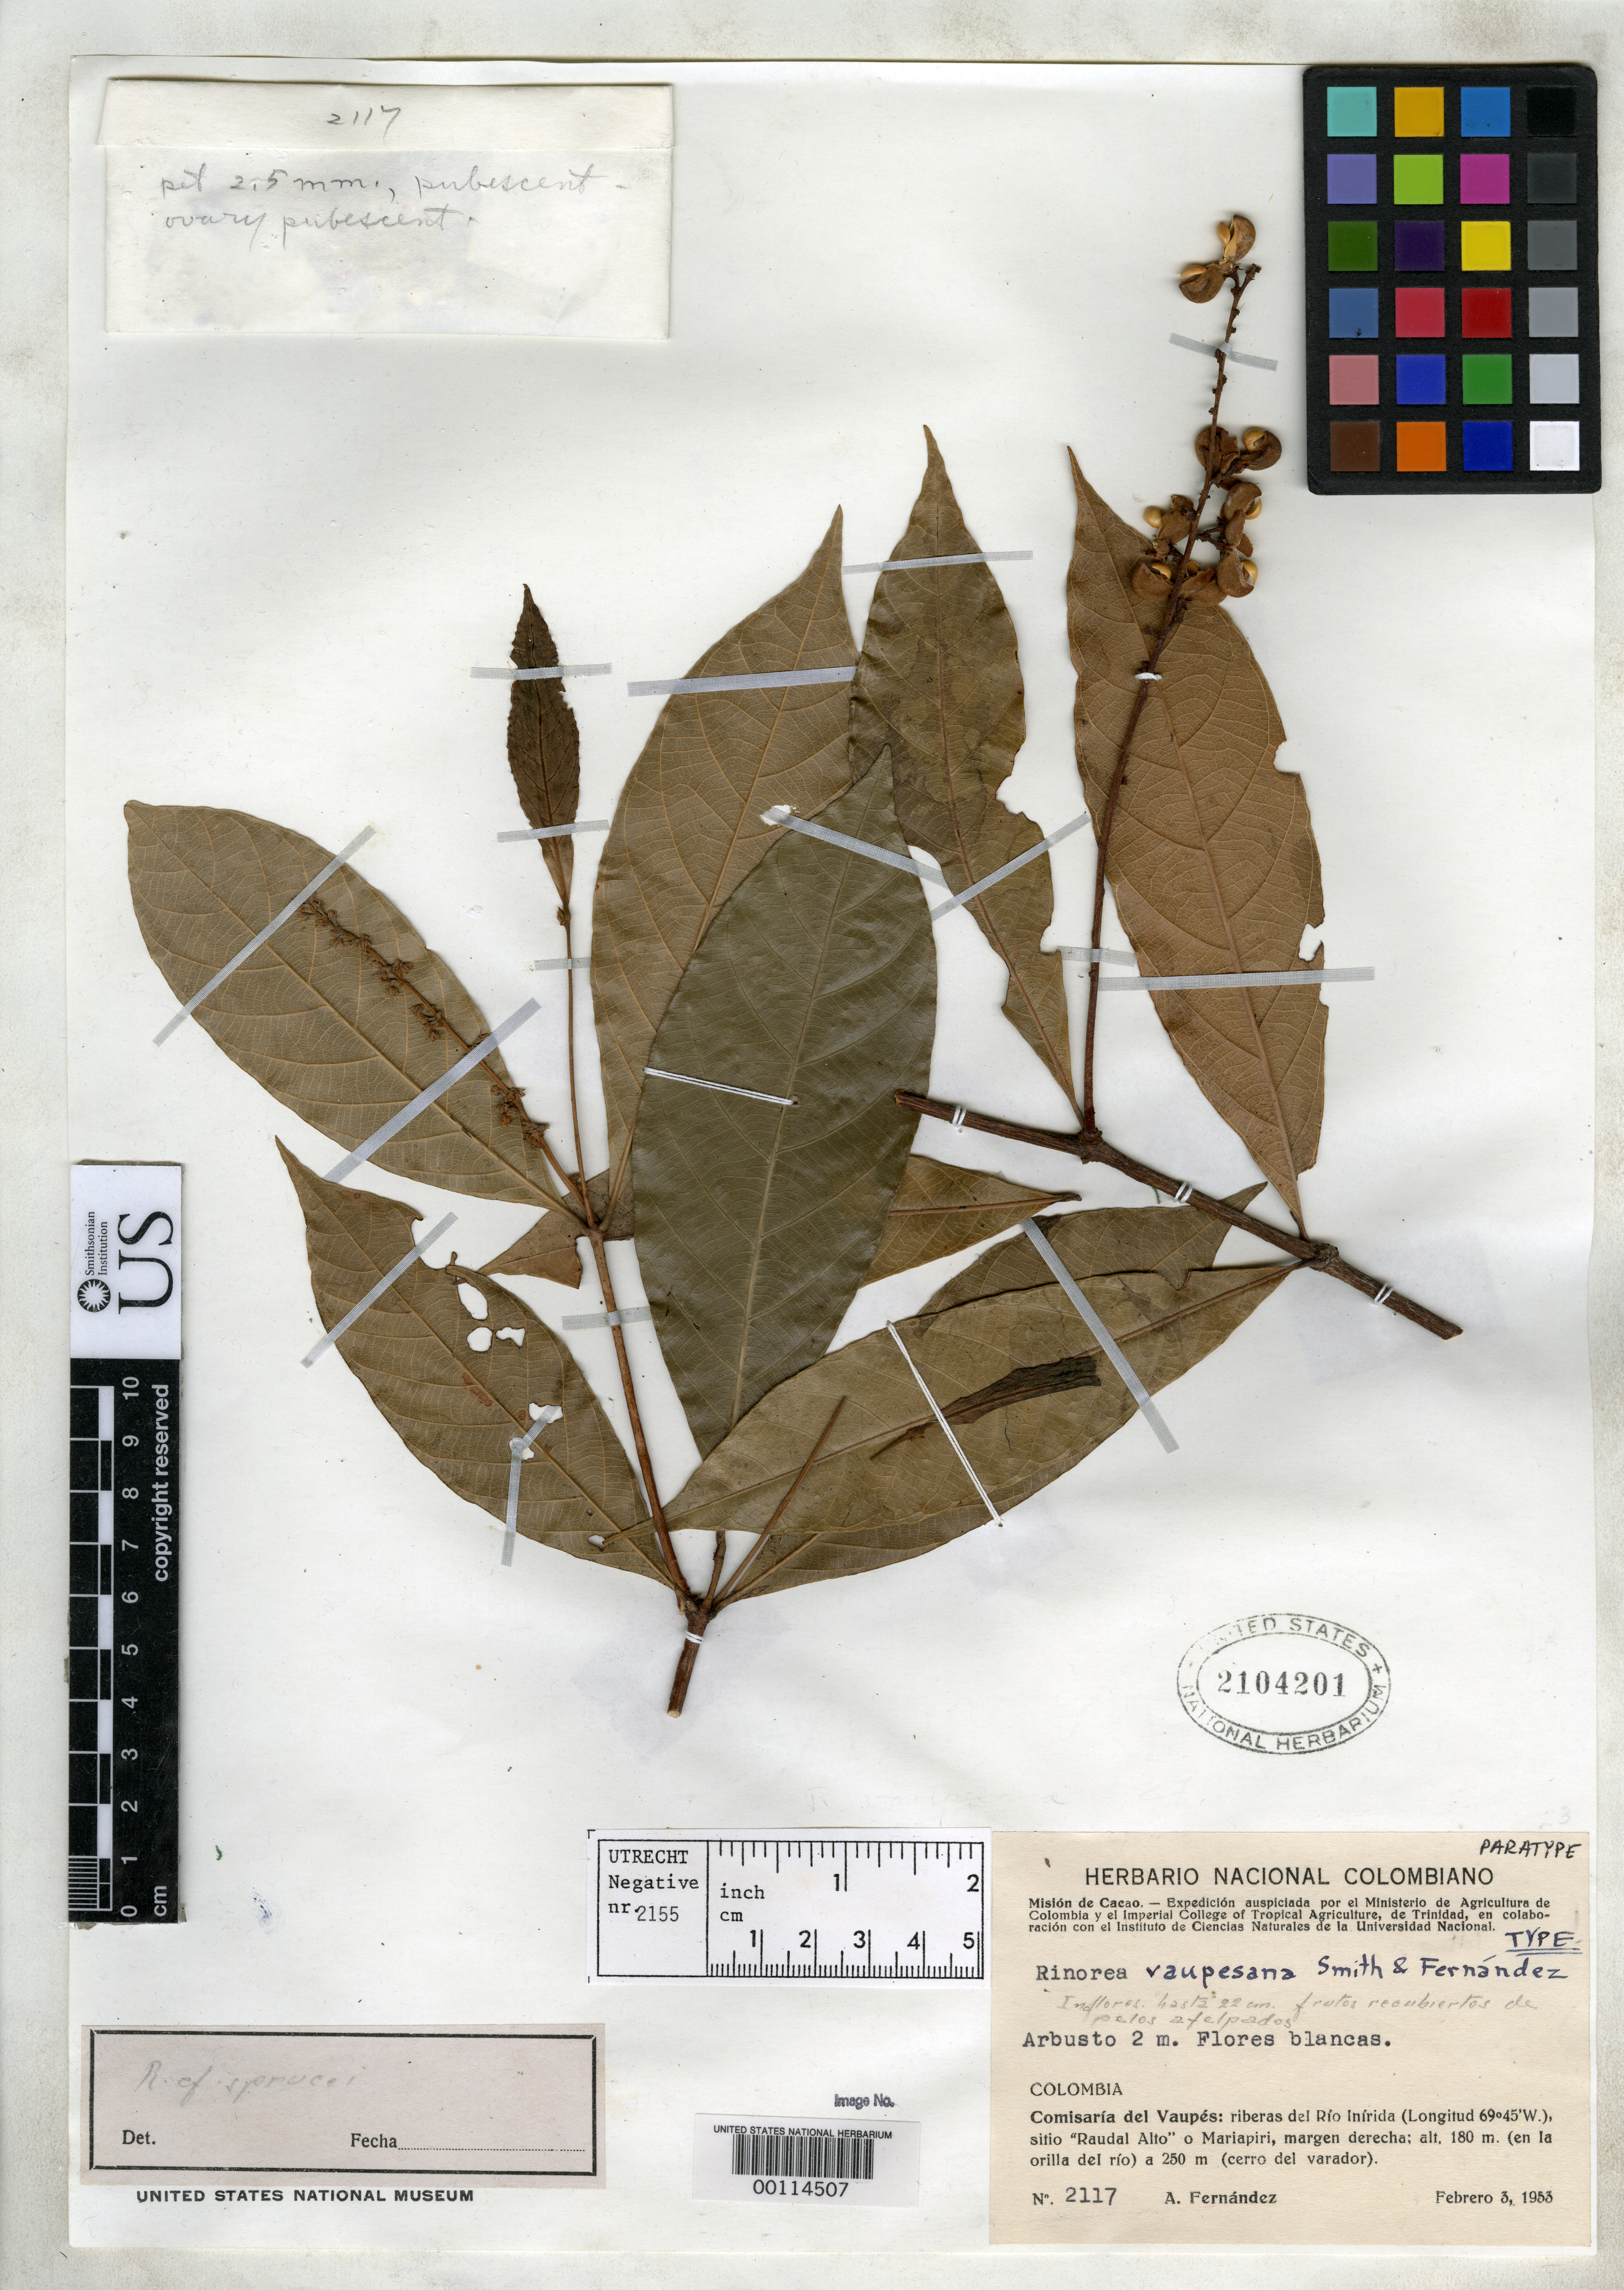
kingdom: Plantae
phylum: Tracheophyta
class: Magnoliopsida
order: Malpighiales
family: Violaceae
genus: Rinorea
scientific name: Rinorea vaupesana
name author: L.B. Sm. & A. Fernández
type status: Paratype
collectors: A. Fernández-Pérez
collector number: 2117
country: Colombia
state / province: Vaupés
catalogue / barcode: US 2104201